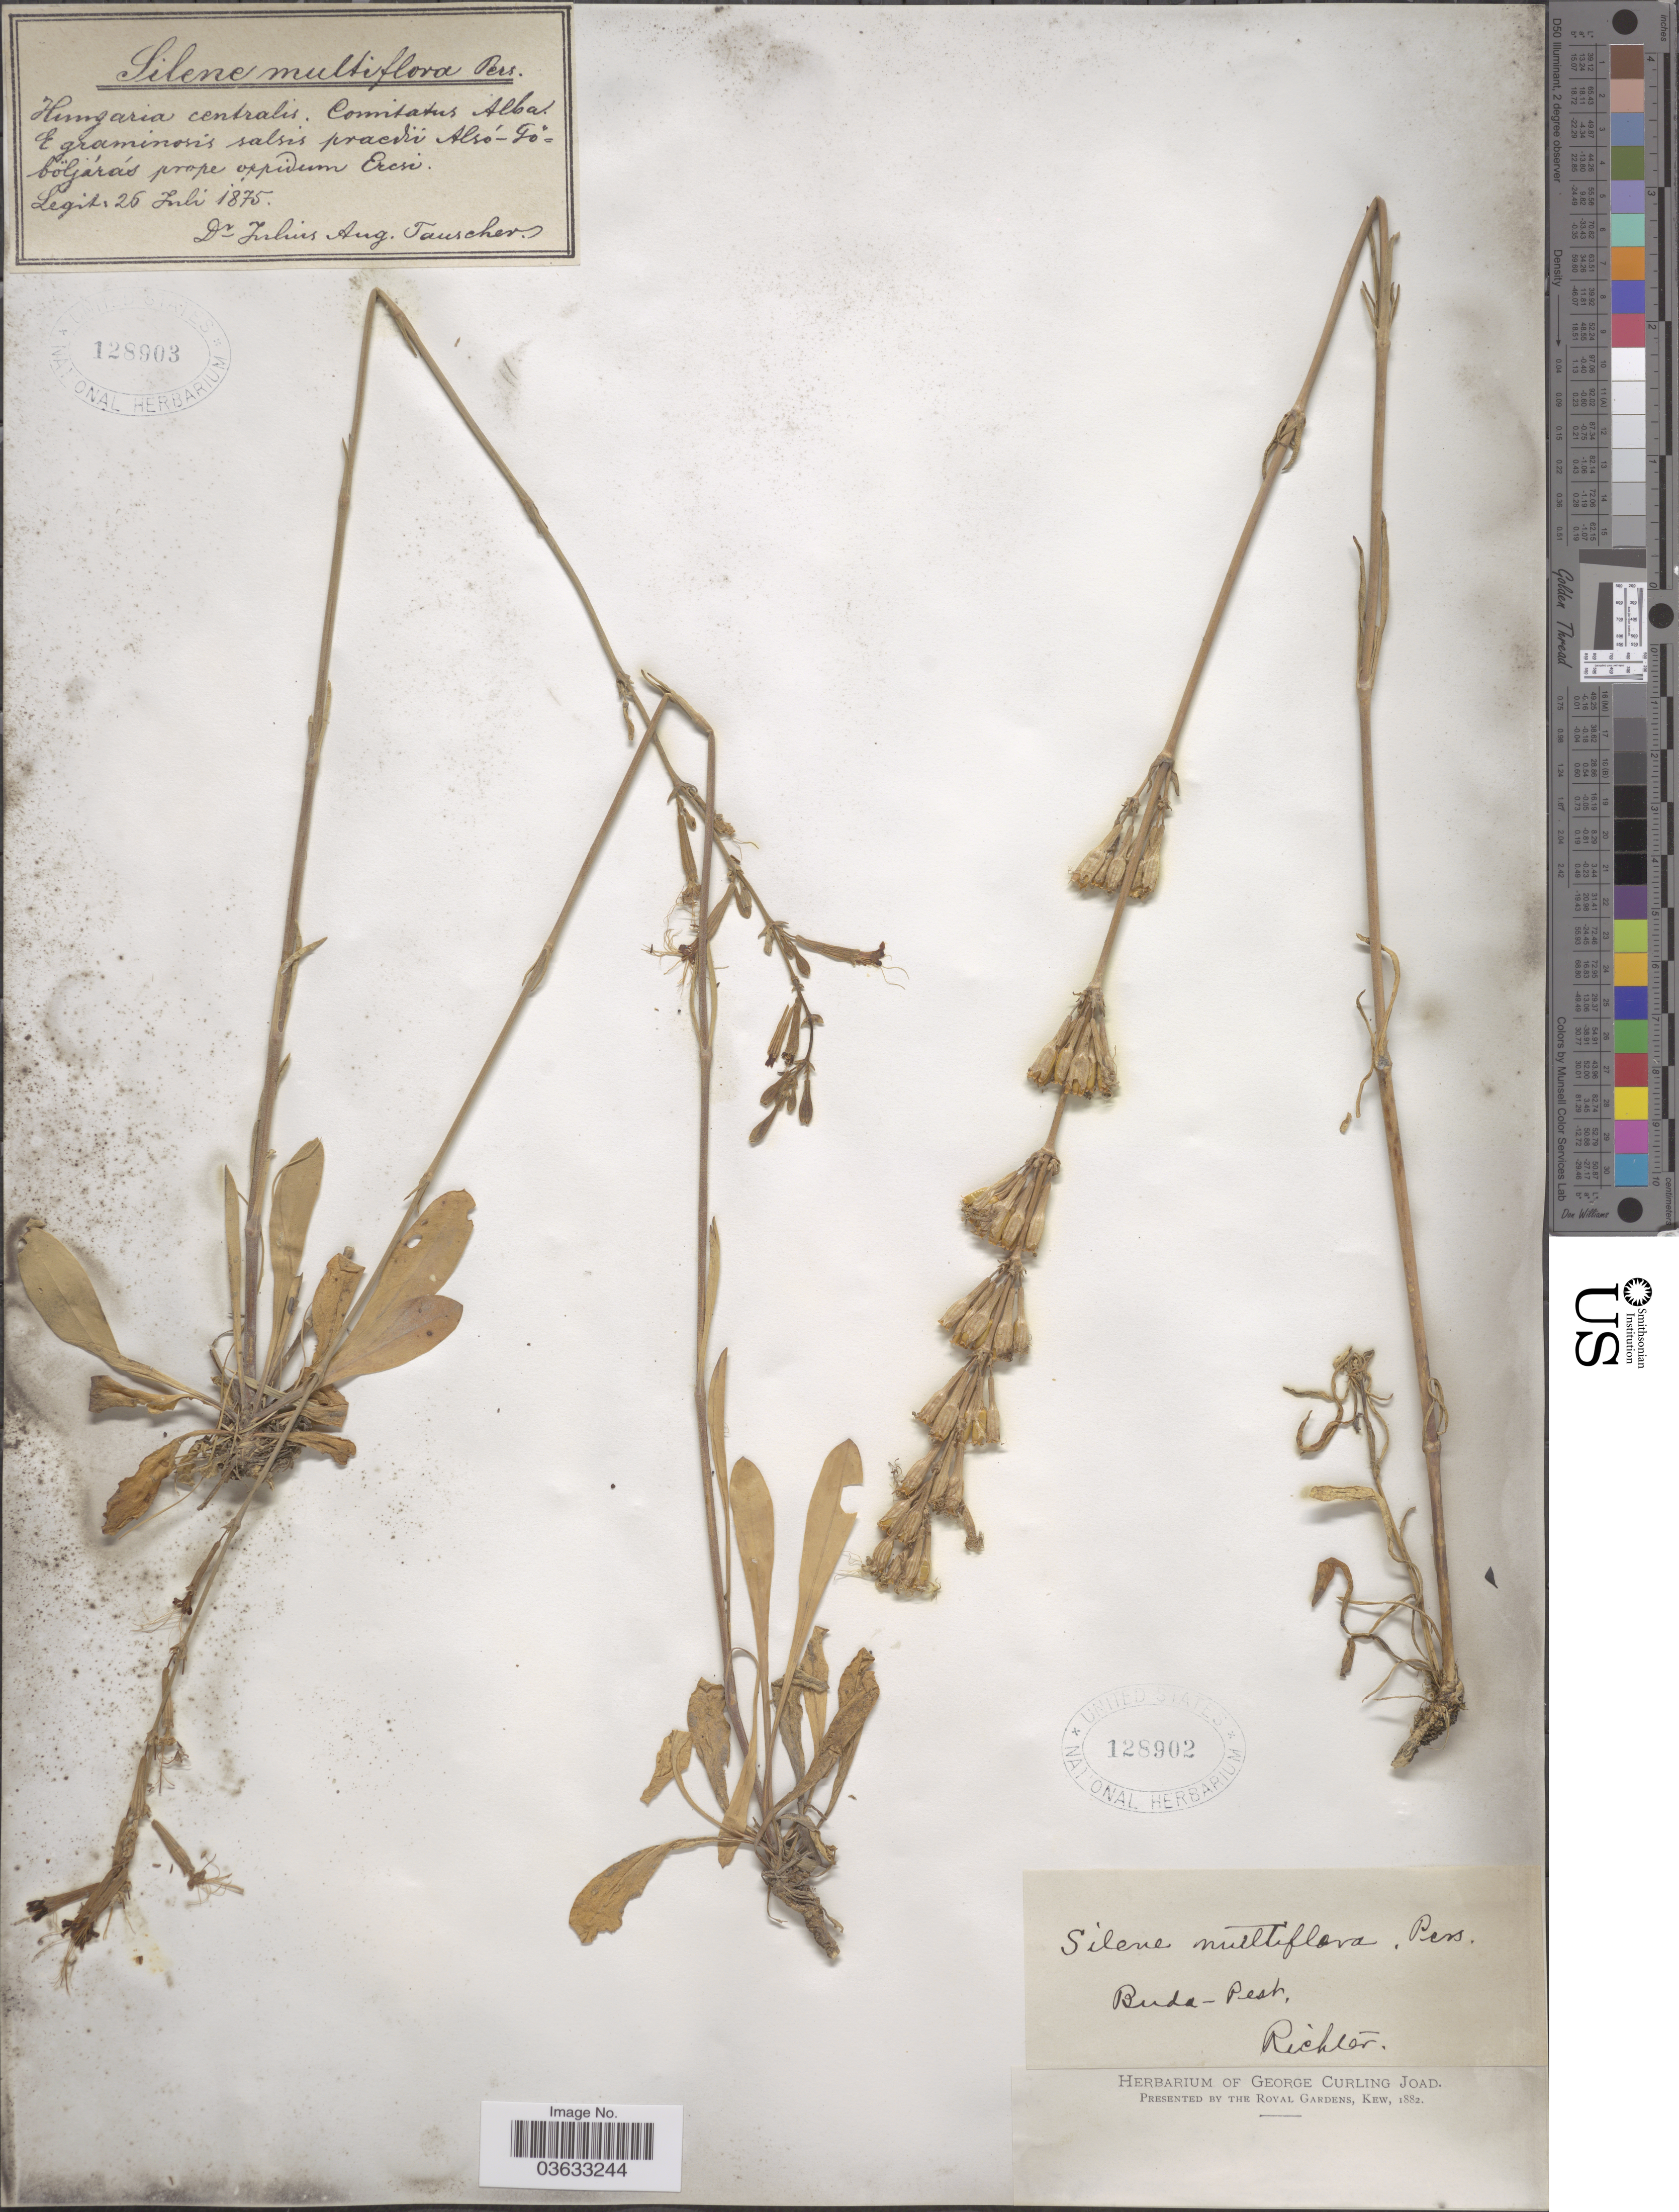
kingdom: Plantae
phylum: Tracheophyta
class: Magnoliopsida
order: Caryophyllales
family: Caryophyllaceae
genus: Silene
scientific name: Silene multiflora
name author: (Ehrh.) Pers.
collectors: J. Tauscher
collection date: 1875-07-26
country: Hungary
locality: Hungaria centralis. Comitatus [interpreted] Alba. E graminosis salsis practis [interpreted] Alsó-Go=Cöljárás [interpreted] prope oppidum Ercsi.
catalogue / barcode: US 128903